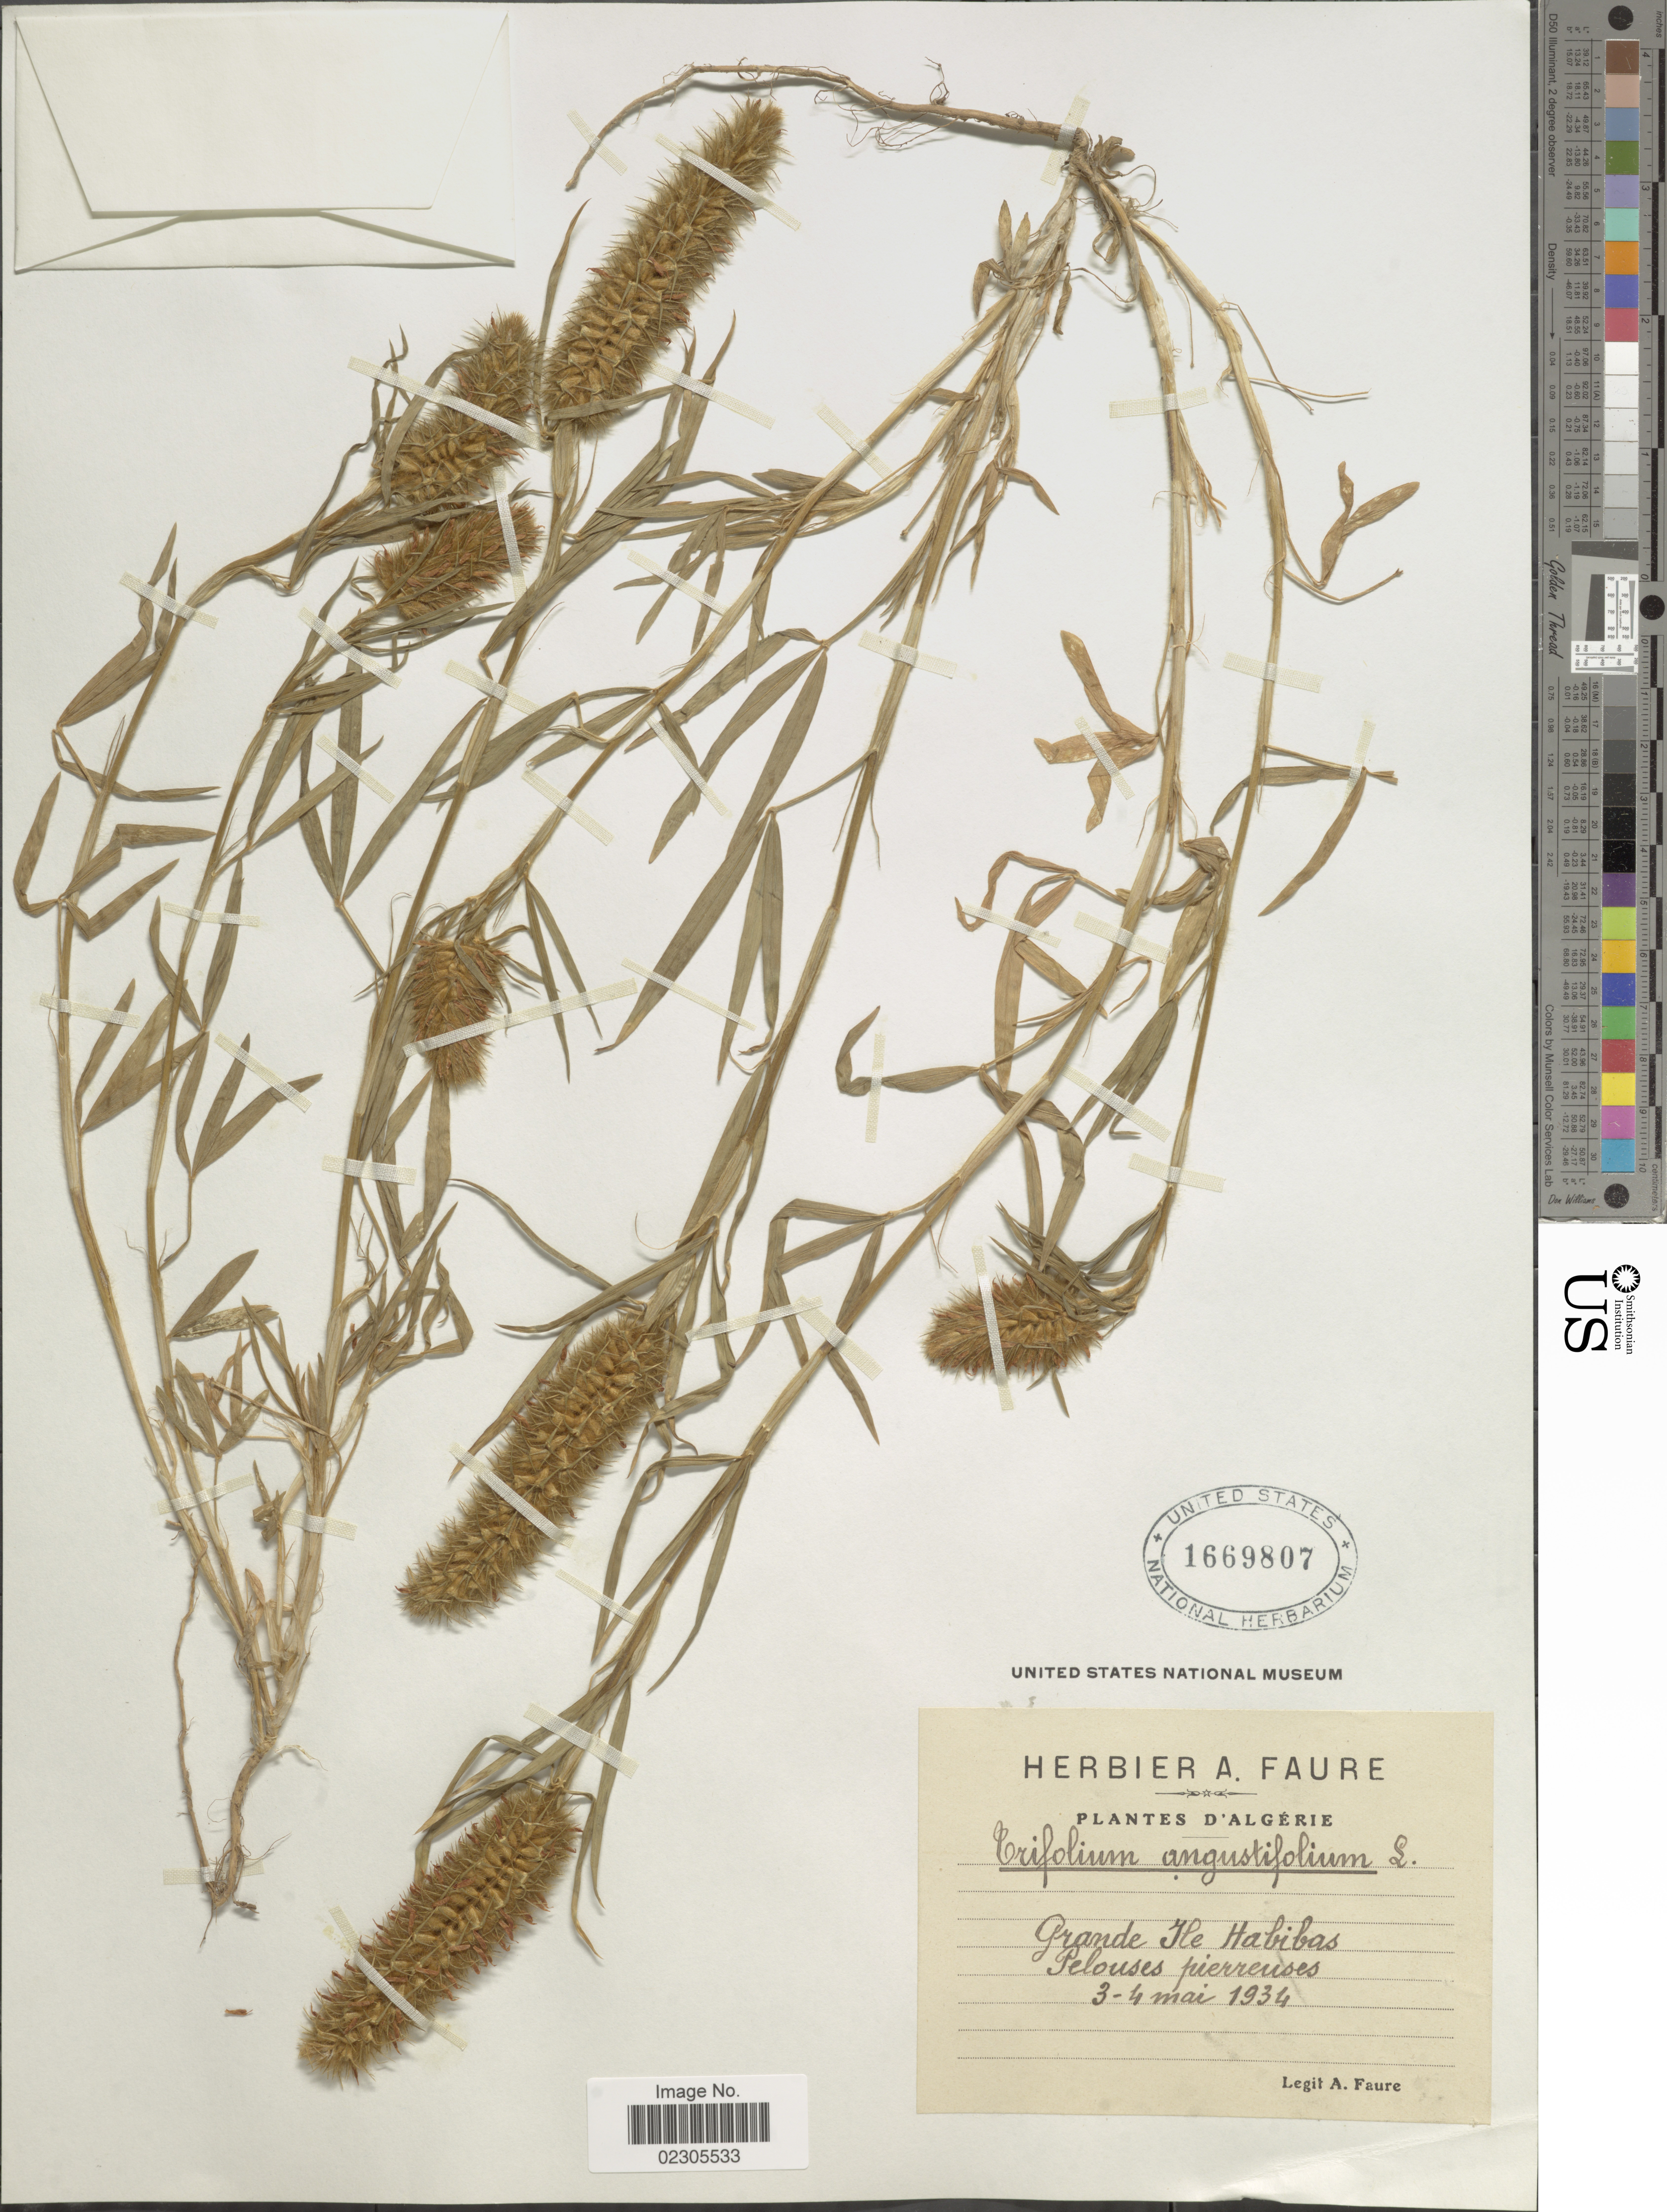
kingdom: Plantae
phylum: Tracheophyta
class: Magnoliopsida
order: Fabales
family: Fabaceae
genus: Trifolium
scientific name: Trifolium angustifolium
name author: L.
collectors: A. Faure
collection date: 1934-05-03/1934-05-04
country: Algeria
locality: Grande Ile Habibas Pelouses pierreuses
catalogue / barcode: US 1669807